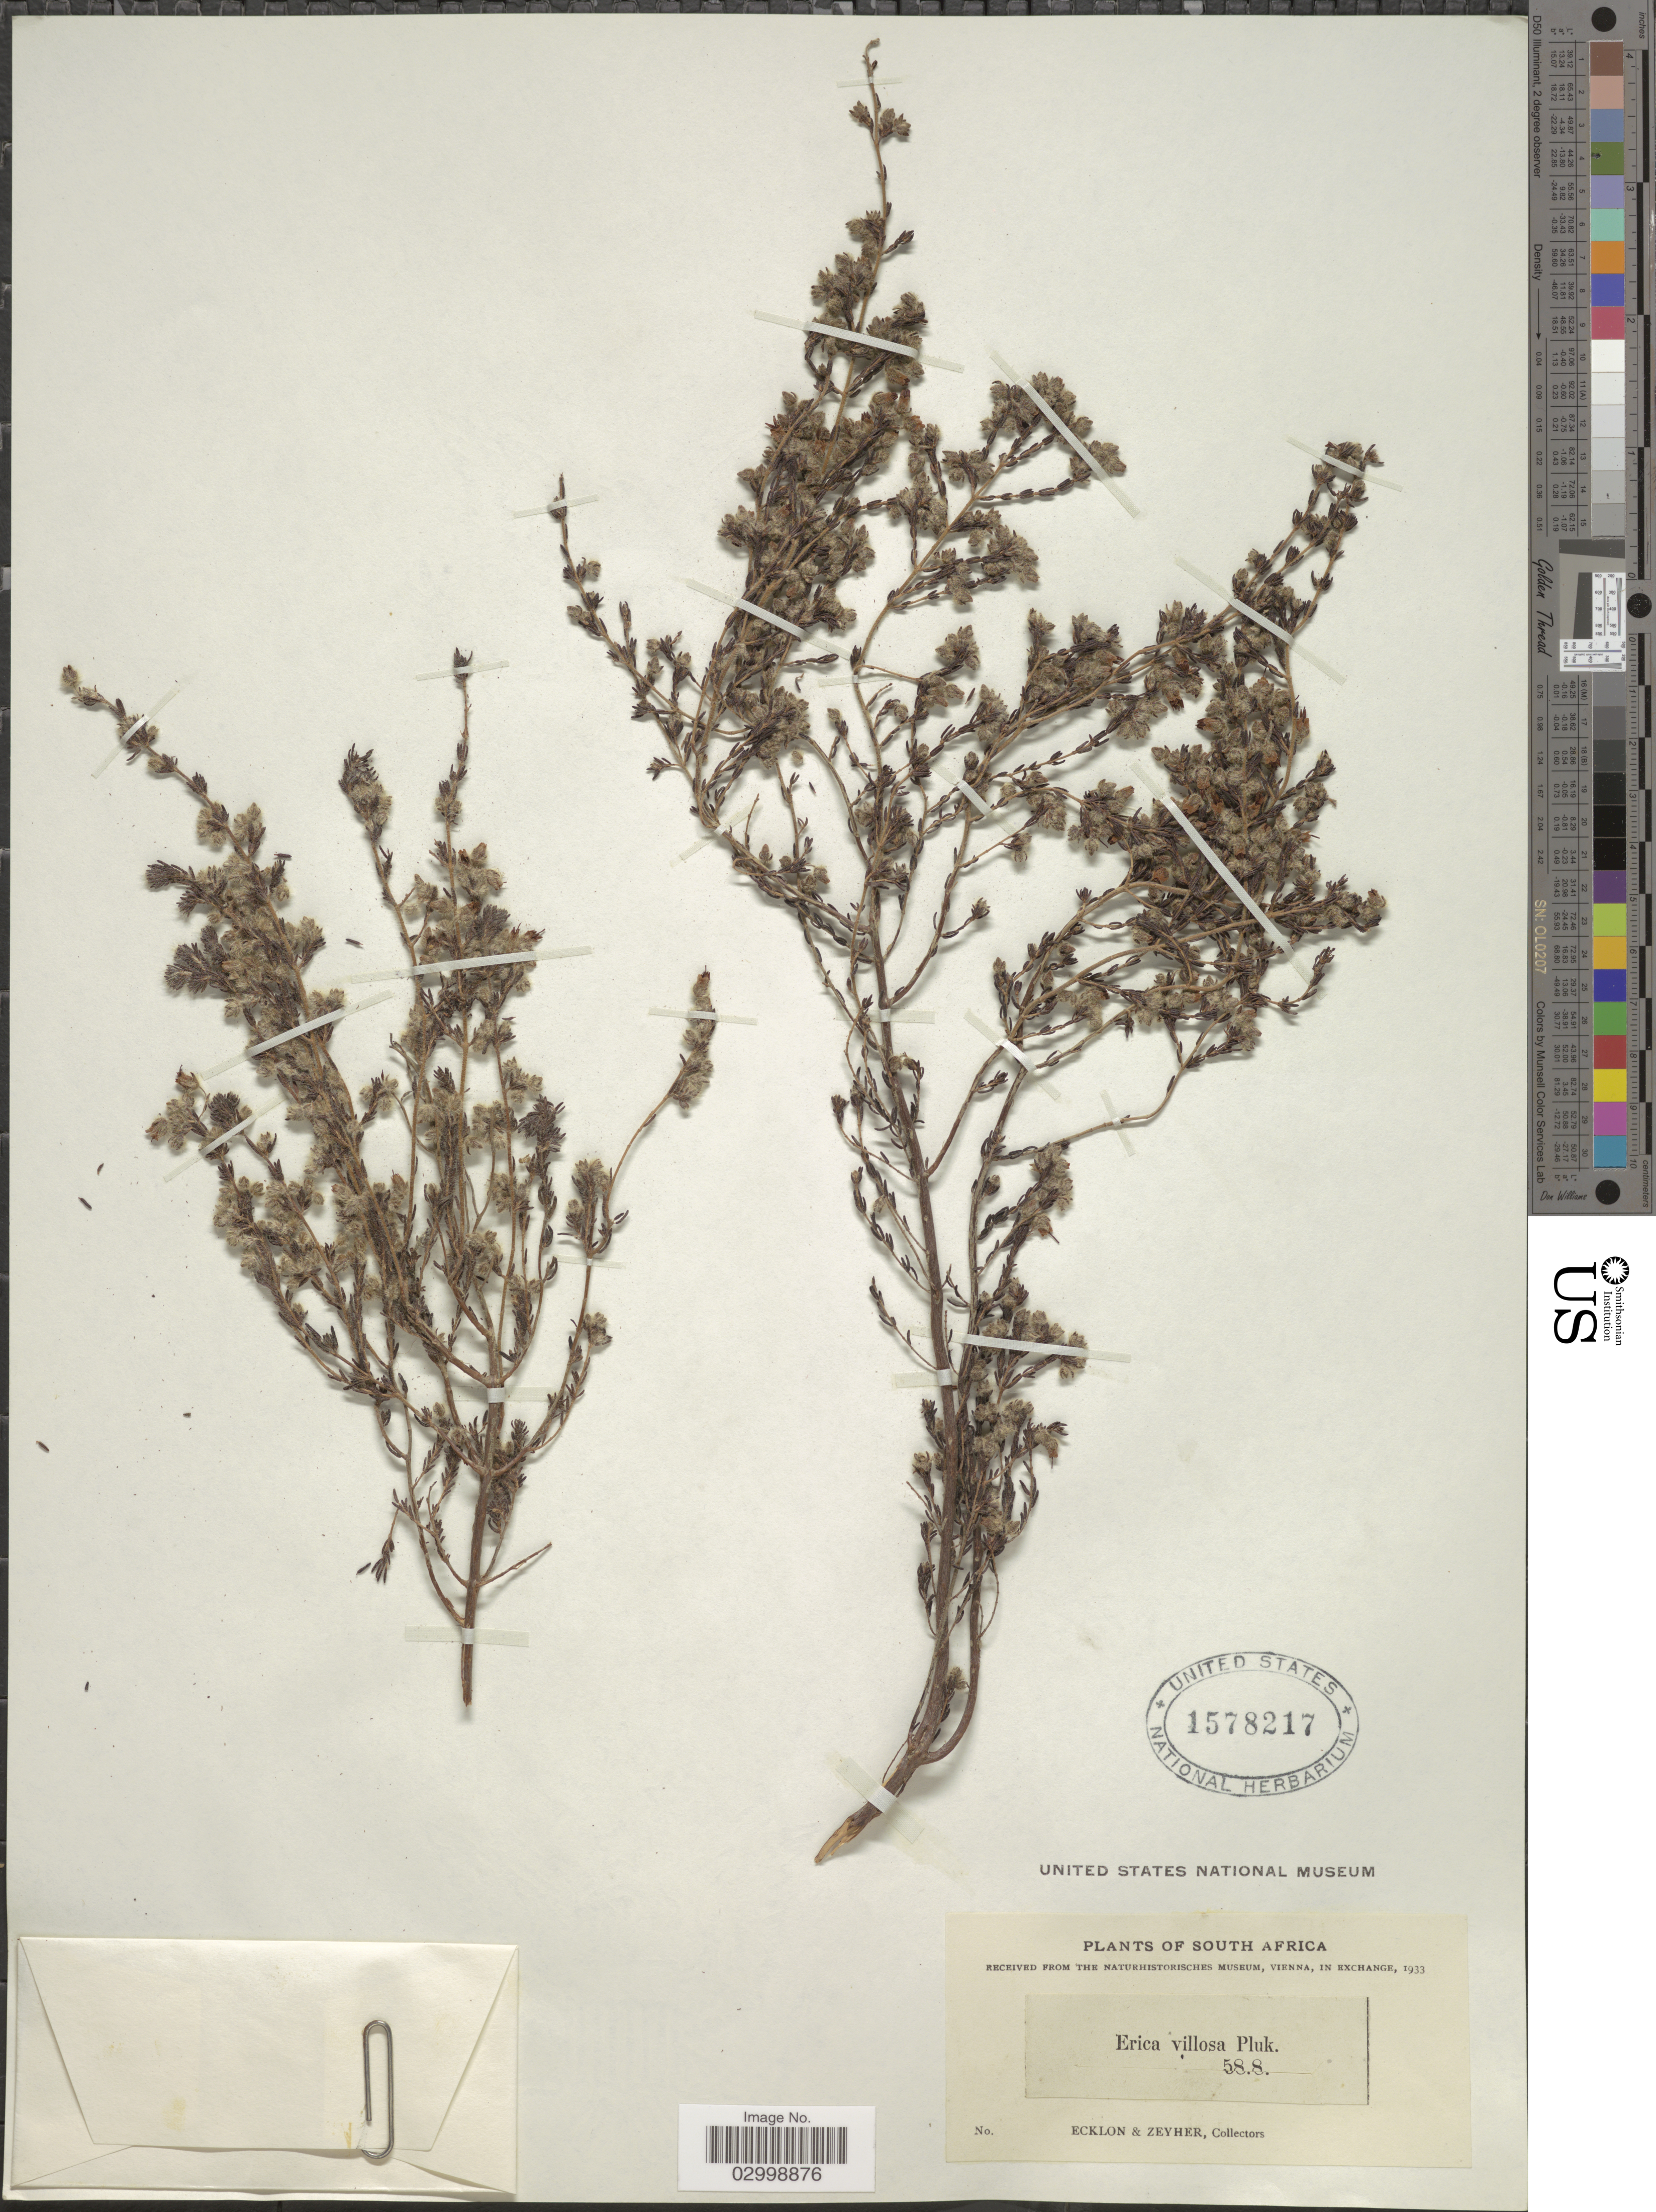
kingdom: Plantae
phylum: Tracheophyta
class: Magnoliopsida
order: Ericales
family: Ericaceae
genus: Erica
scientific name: Erica villosa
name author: Andrews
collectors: -. Ecklon & -. Zeyher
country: South Africa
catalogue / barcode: US 1578217